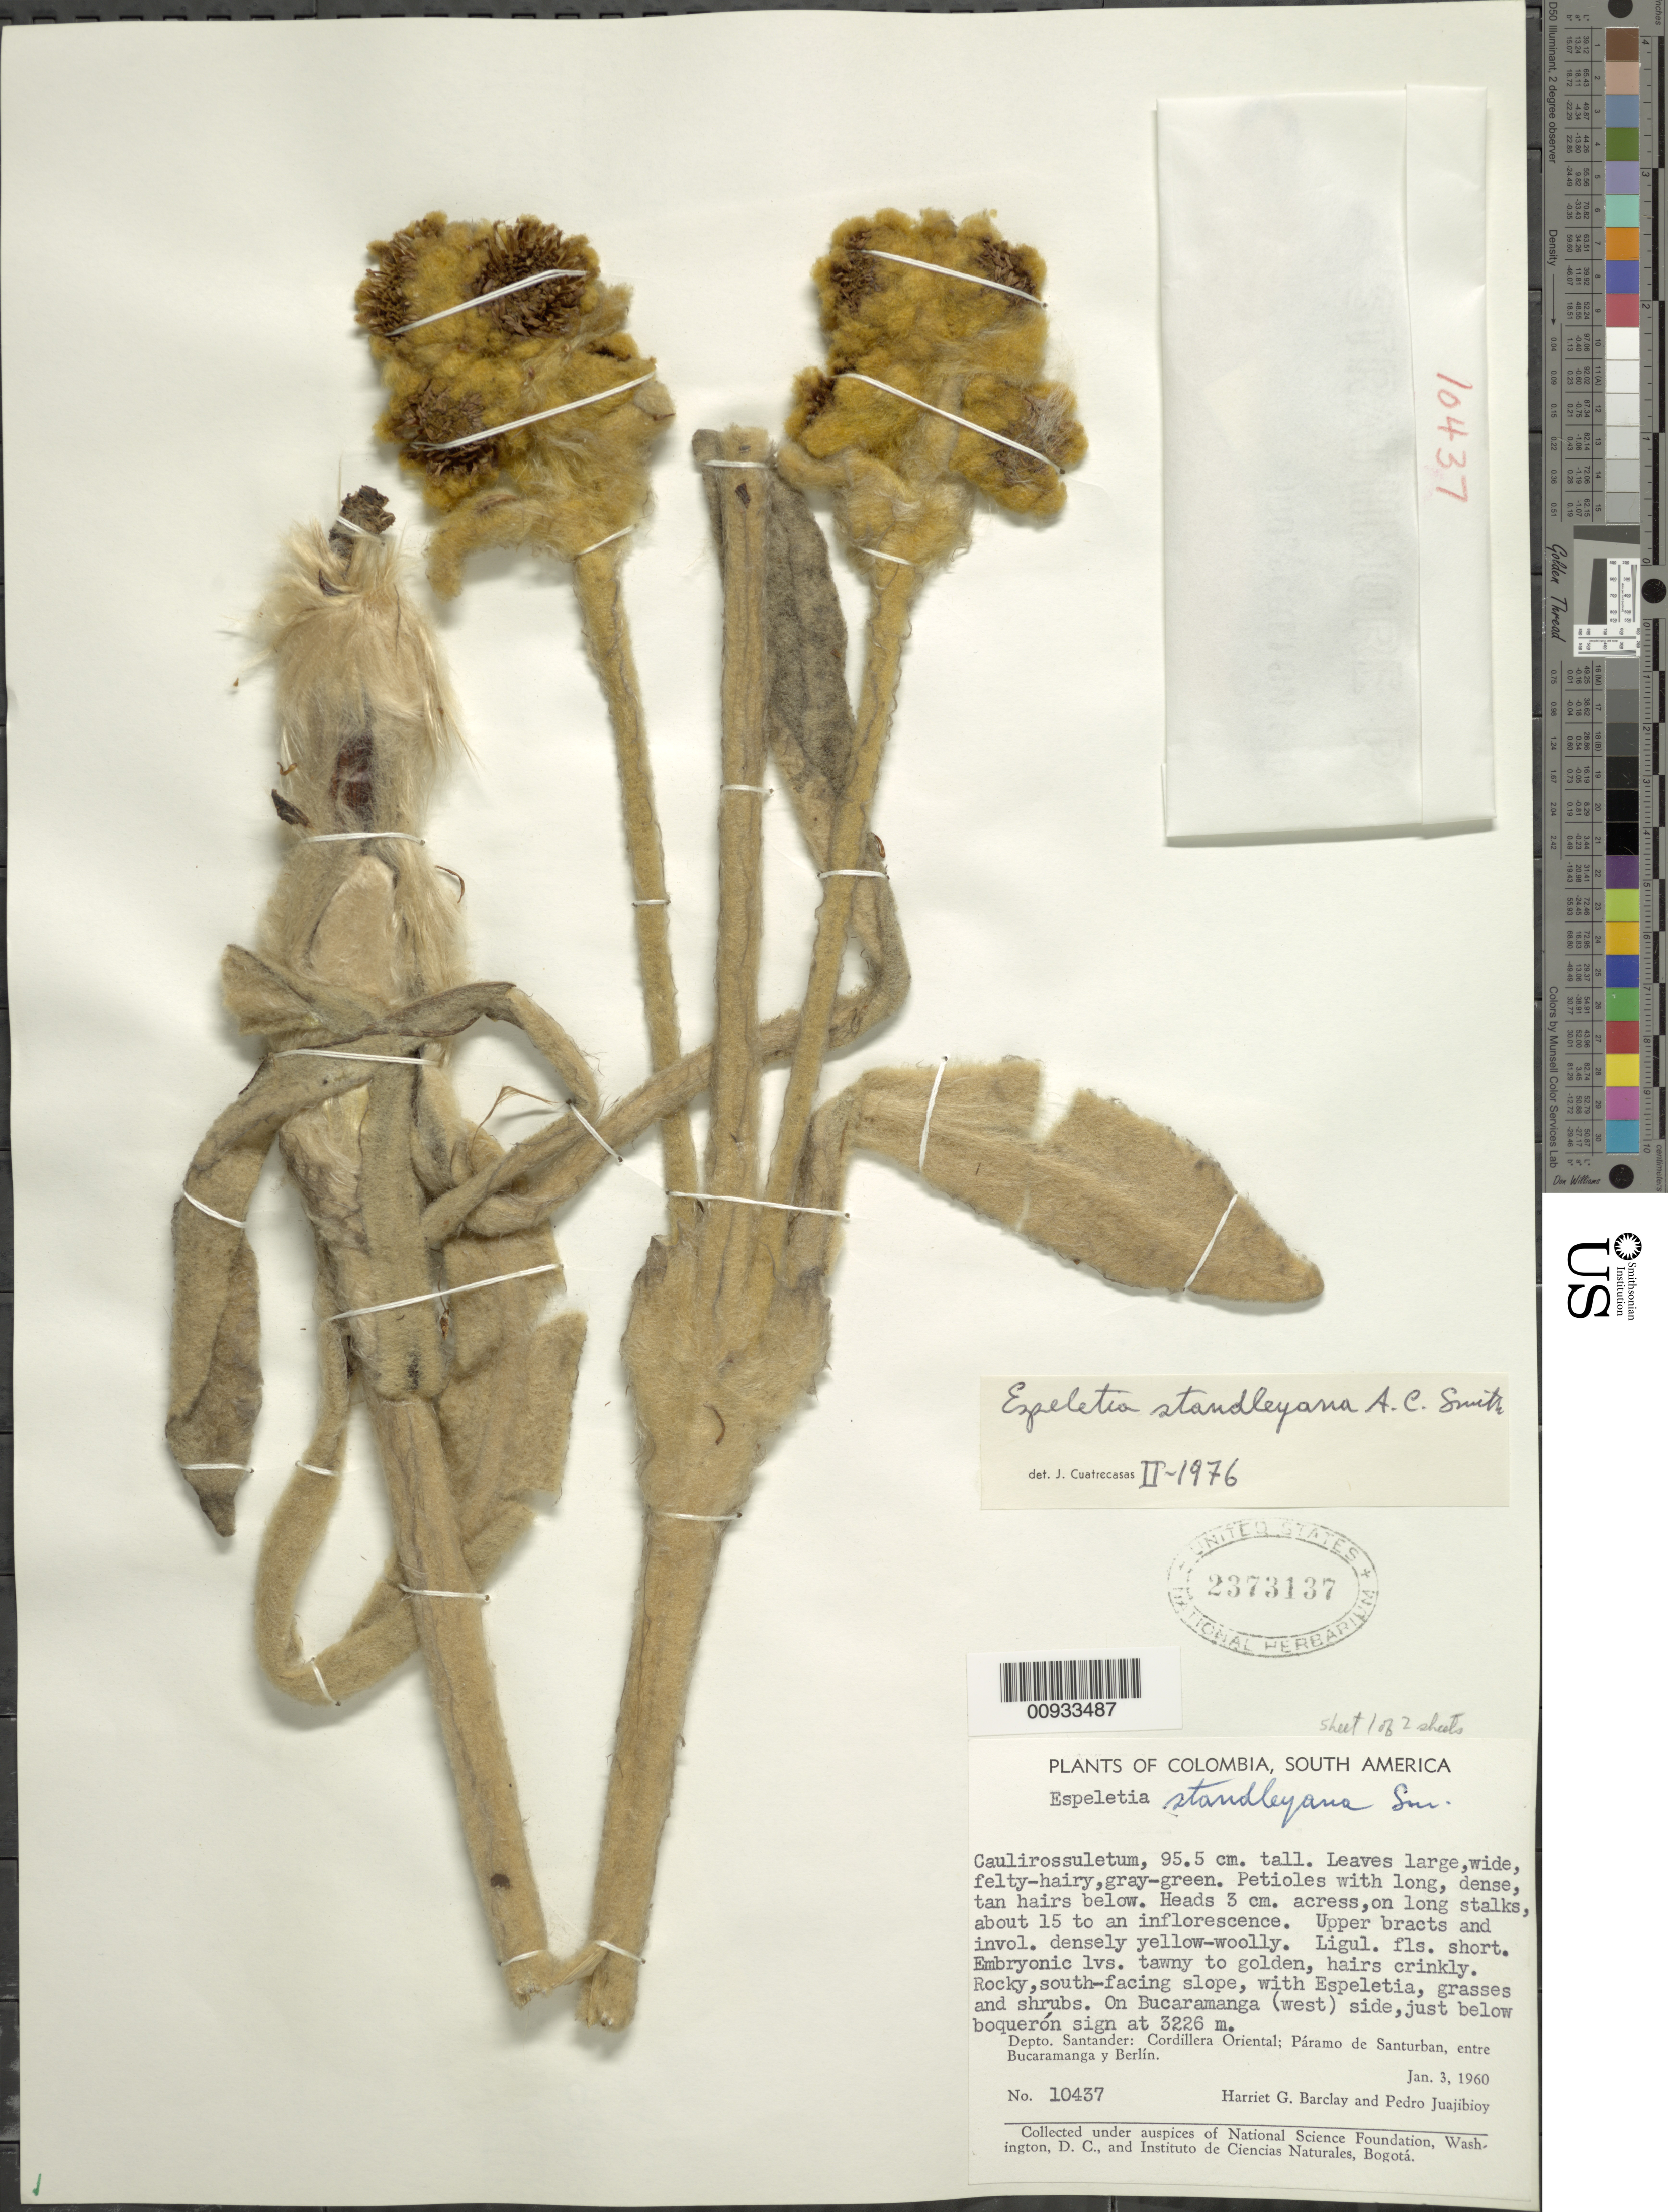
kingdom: Plantae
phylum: Tracheophyta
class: Magnoliopsida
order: Asterales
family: Asteraceae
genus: Espeletia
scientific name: Espeletia standleyana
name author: A.C. Sm.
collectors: H. G. Barclay & P. Juajibioy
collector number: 10437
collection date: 1960-01-03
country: Colombia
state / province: Santander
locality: South America, Bucaramanga (west) side, just below sign, Cordillera Oriental, Paramo de Santurban, entre Bucaramanga y Berlin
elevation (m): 3226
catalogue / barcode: US 2373137